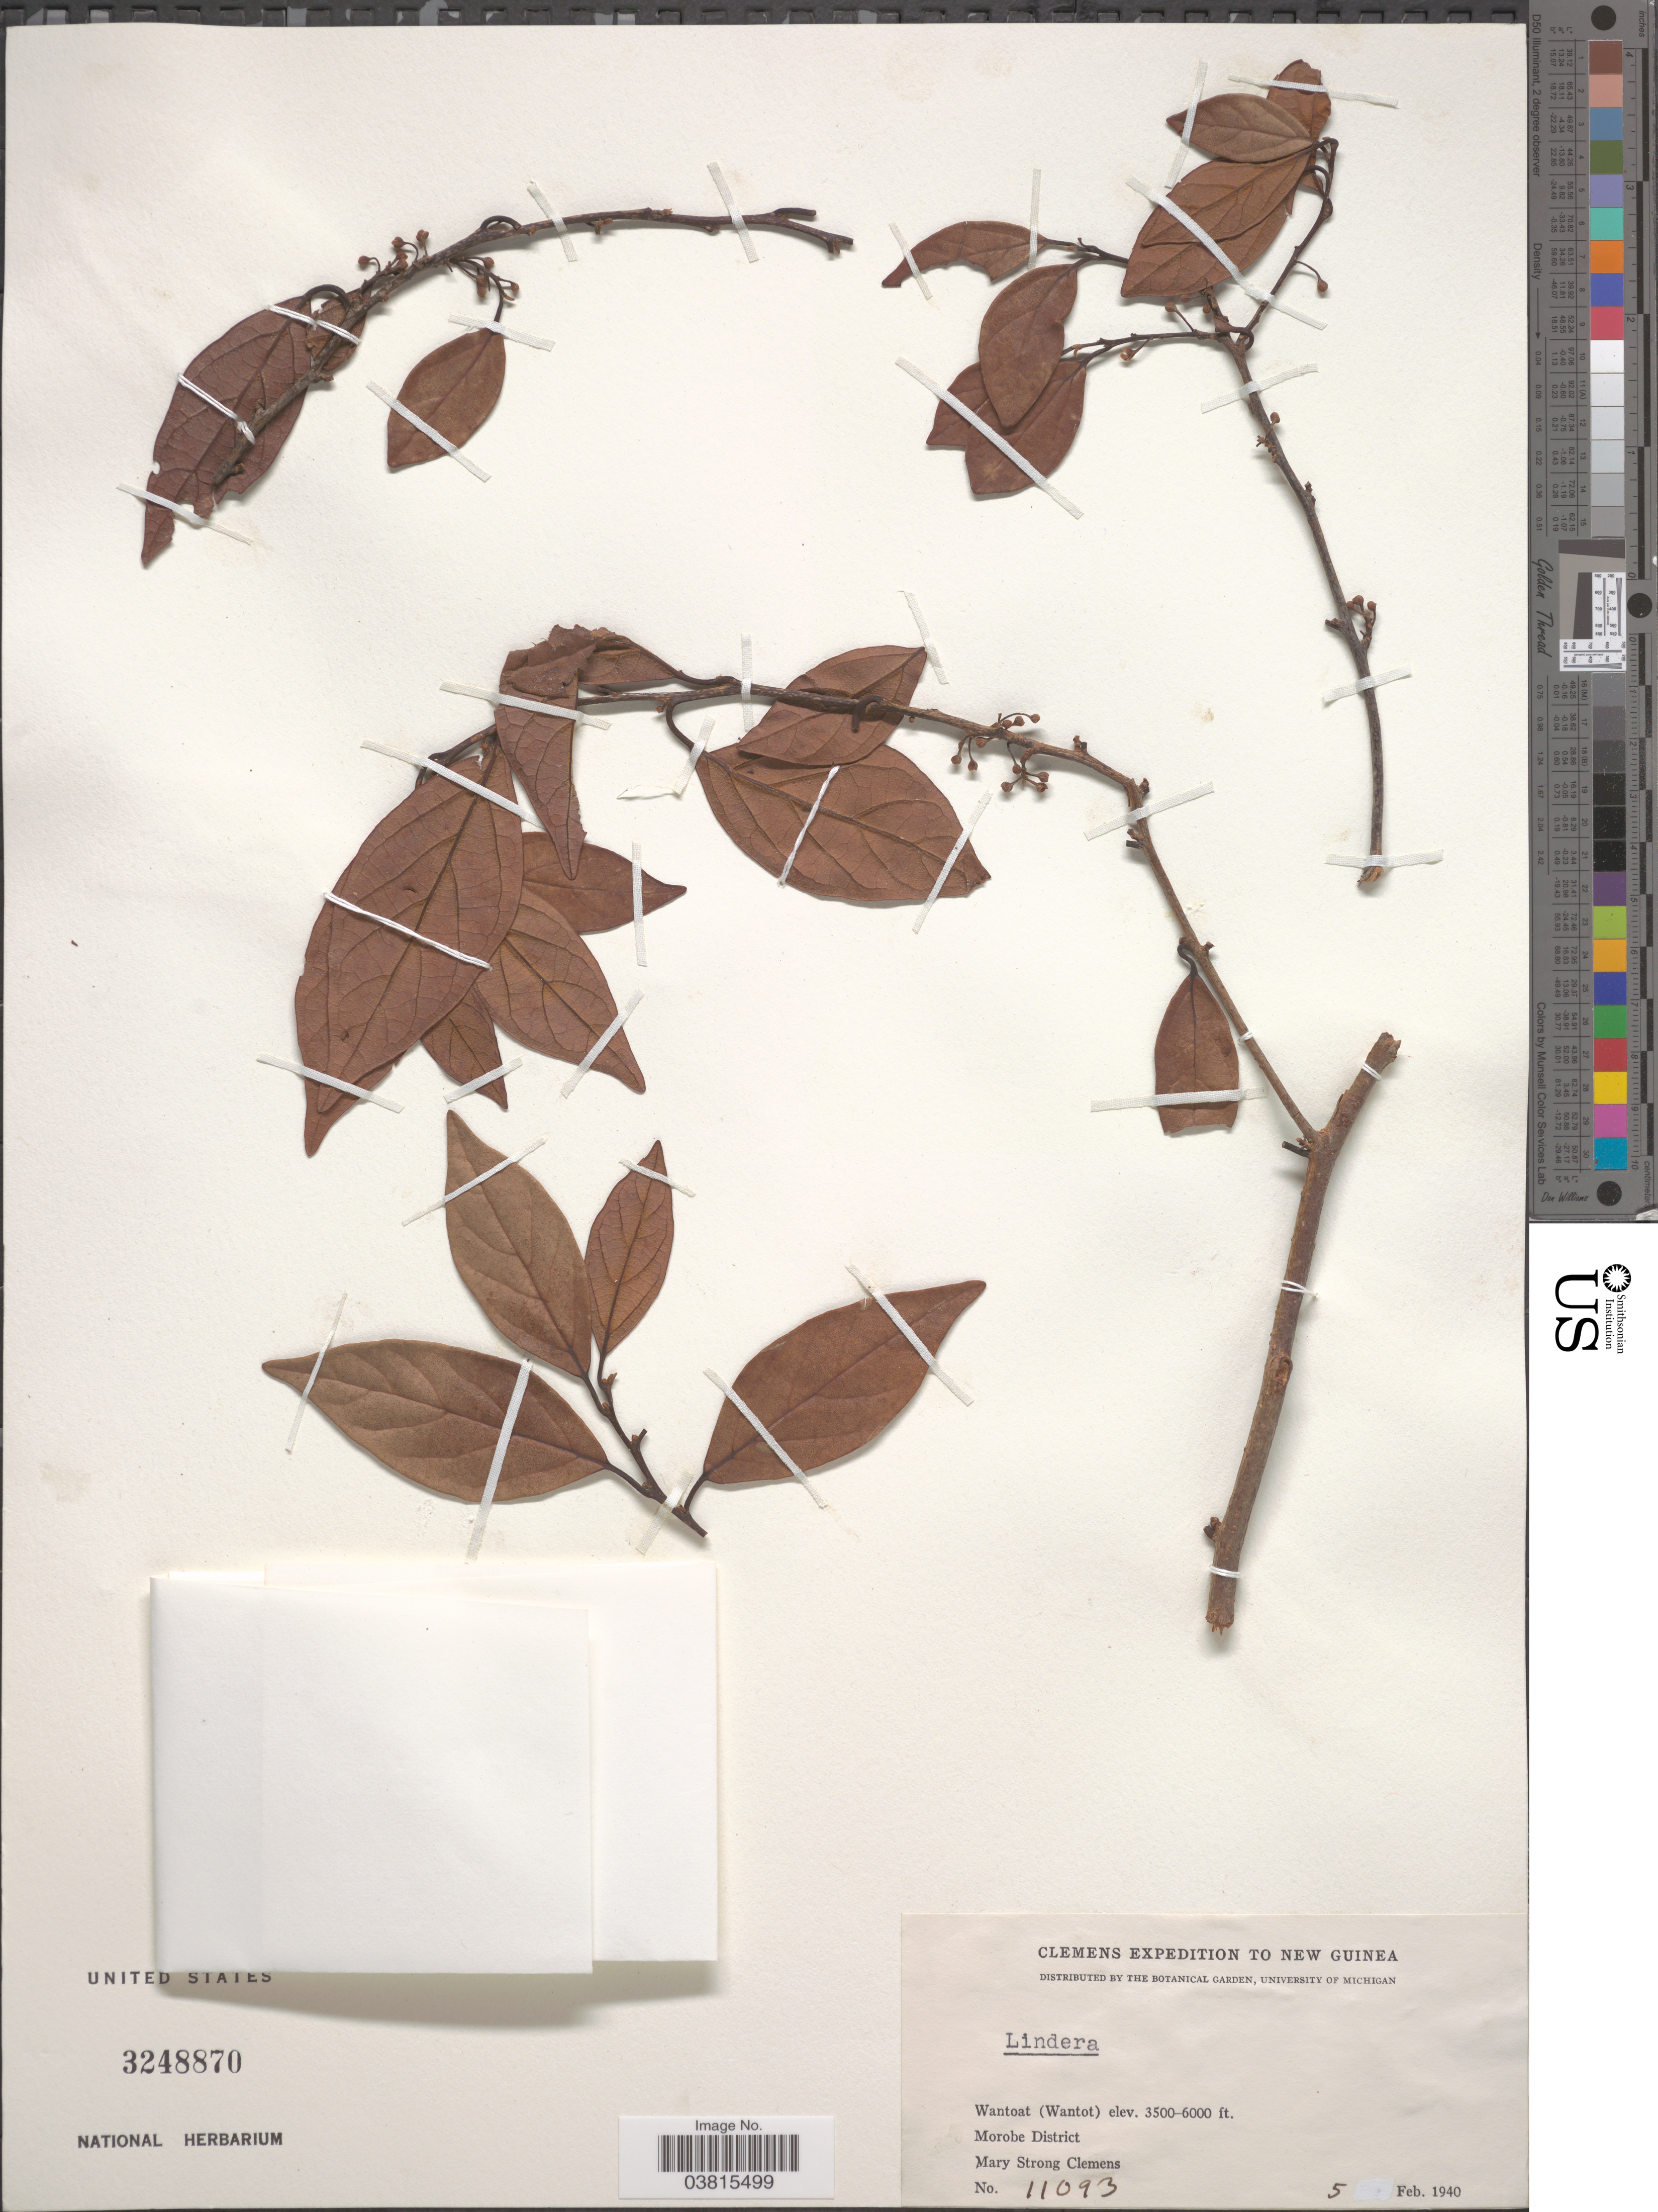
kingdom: Plantae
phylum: Tracheophyta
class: Magnoliopsida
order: Laurales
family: Lauraceae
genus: Lindera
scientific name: Lindera sp.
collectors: M. S. Clemens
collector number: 11093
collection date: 1940-02-05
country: Papua New Guinea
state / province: Morobe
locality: New Guinea. Wantoat (Wantot). Morobe District.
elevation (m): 1067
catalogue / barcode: US 3248870